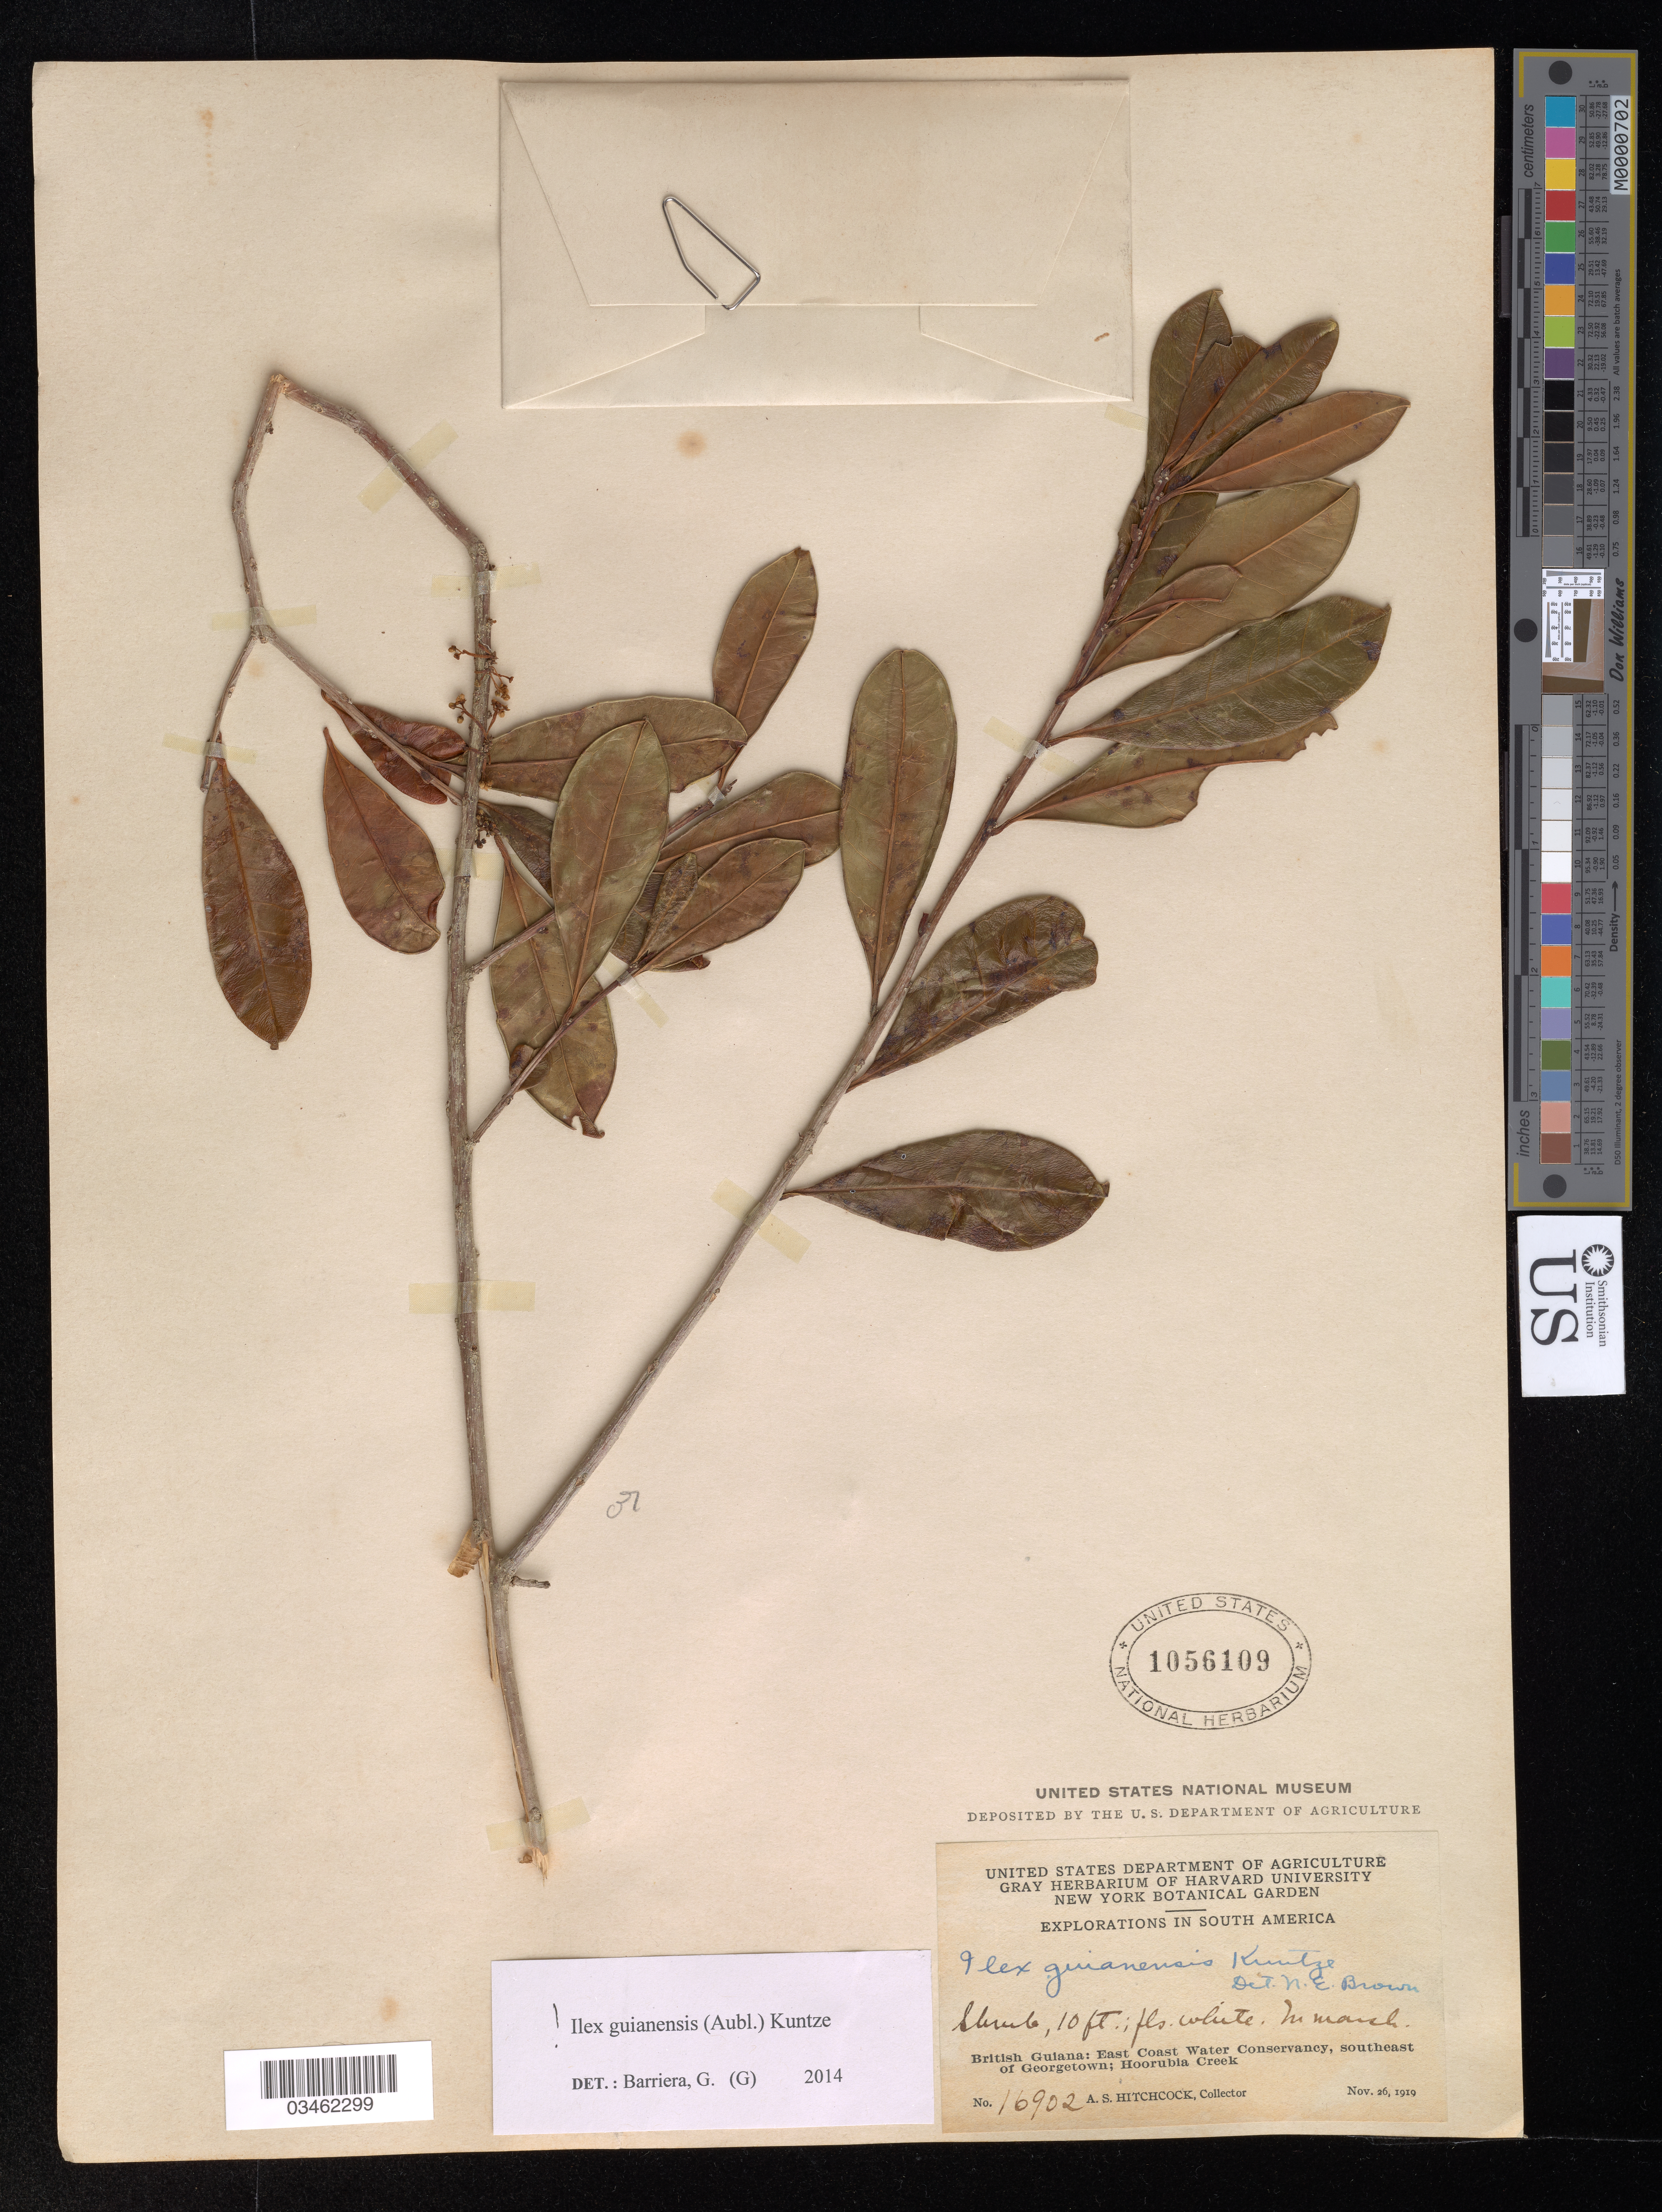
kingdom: Plantae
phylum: Tracheophyta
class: Magnoliopsida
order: Aquifoliales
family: Aquifoliaceae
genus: Ilex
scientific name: Ilex guianensis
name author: (Aubl.) Kuntze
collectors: A. Hitchcock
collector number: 16902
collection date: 1919-11-26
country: Guyana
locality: British Guiana: East Coast Water Conservancy, southeast of Georgetown; Hoorubia Creek.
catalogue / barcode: US 1056109